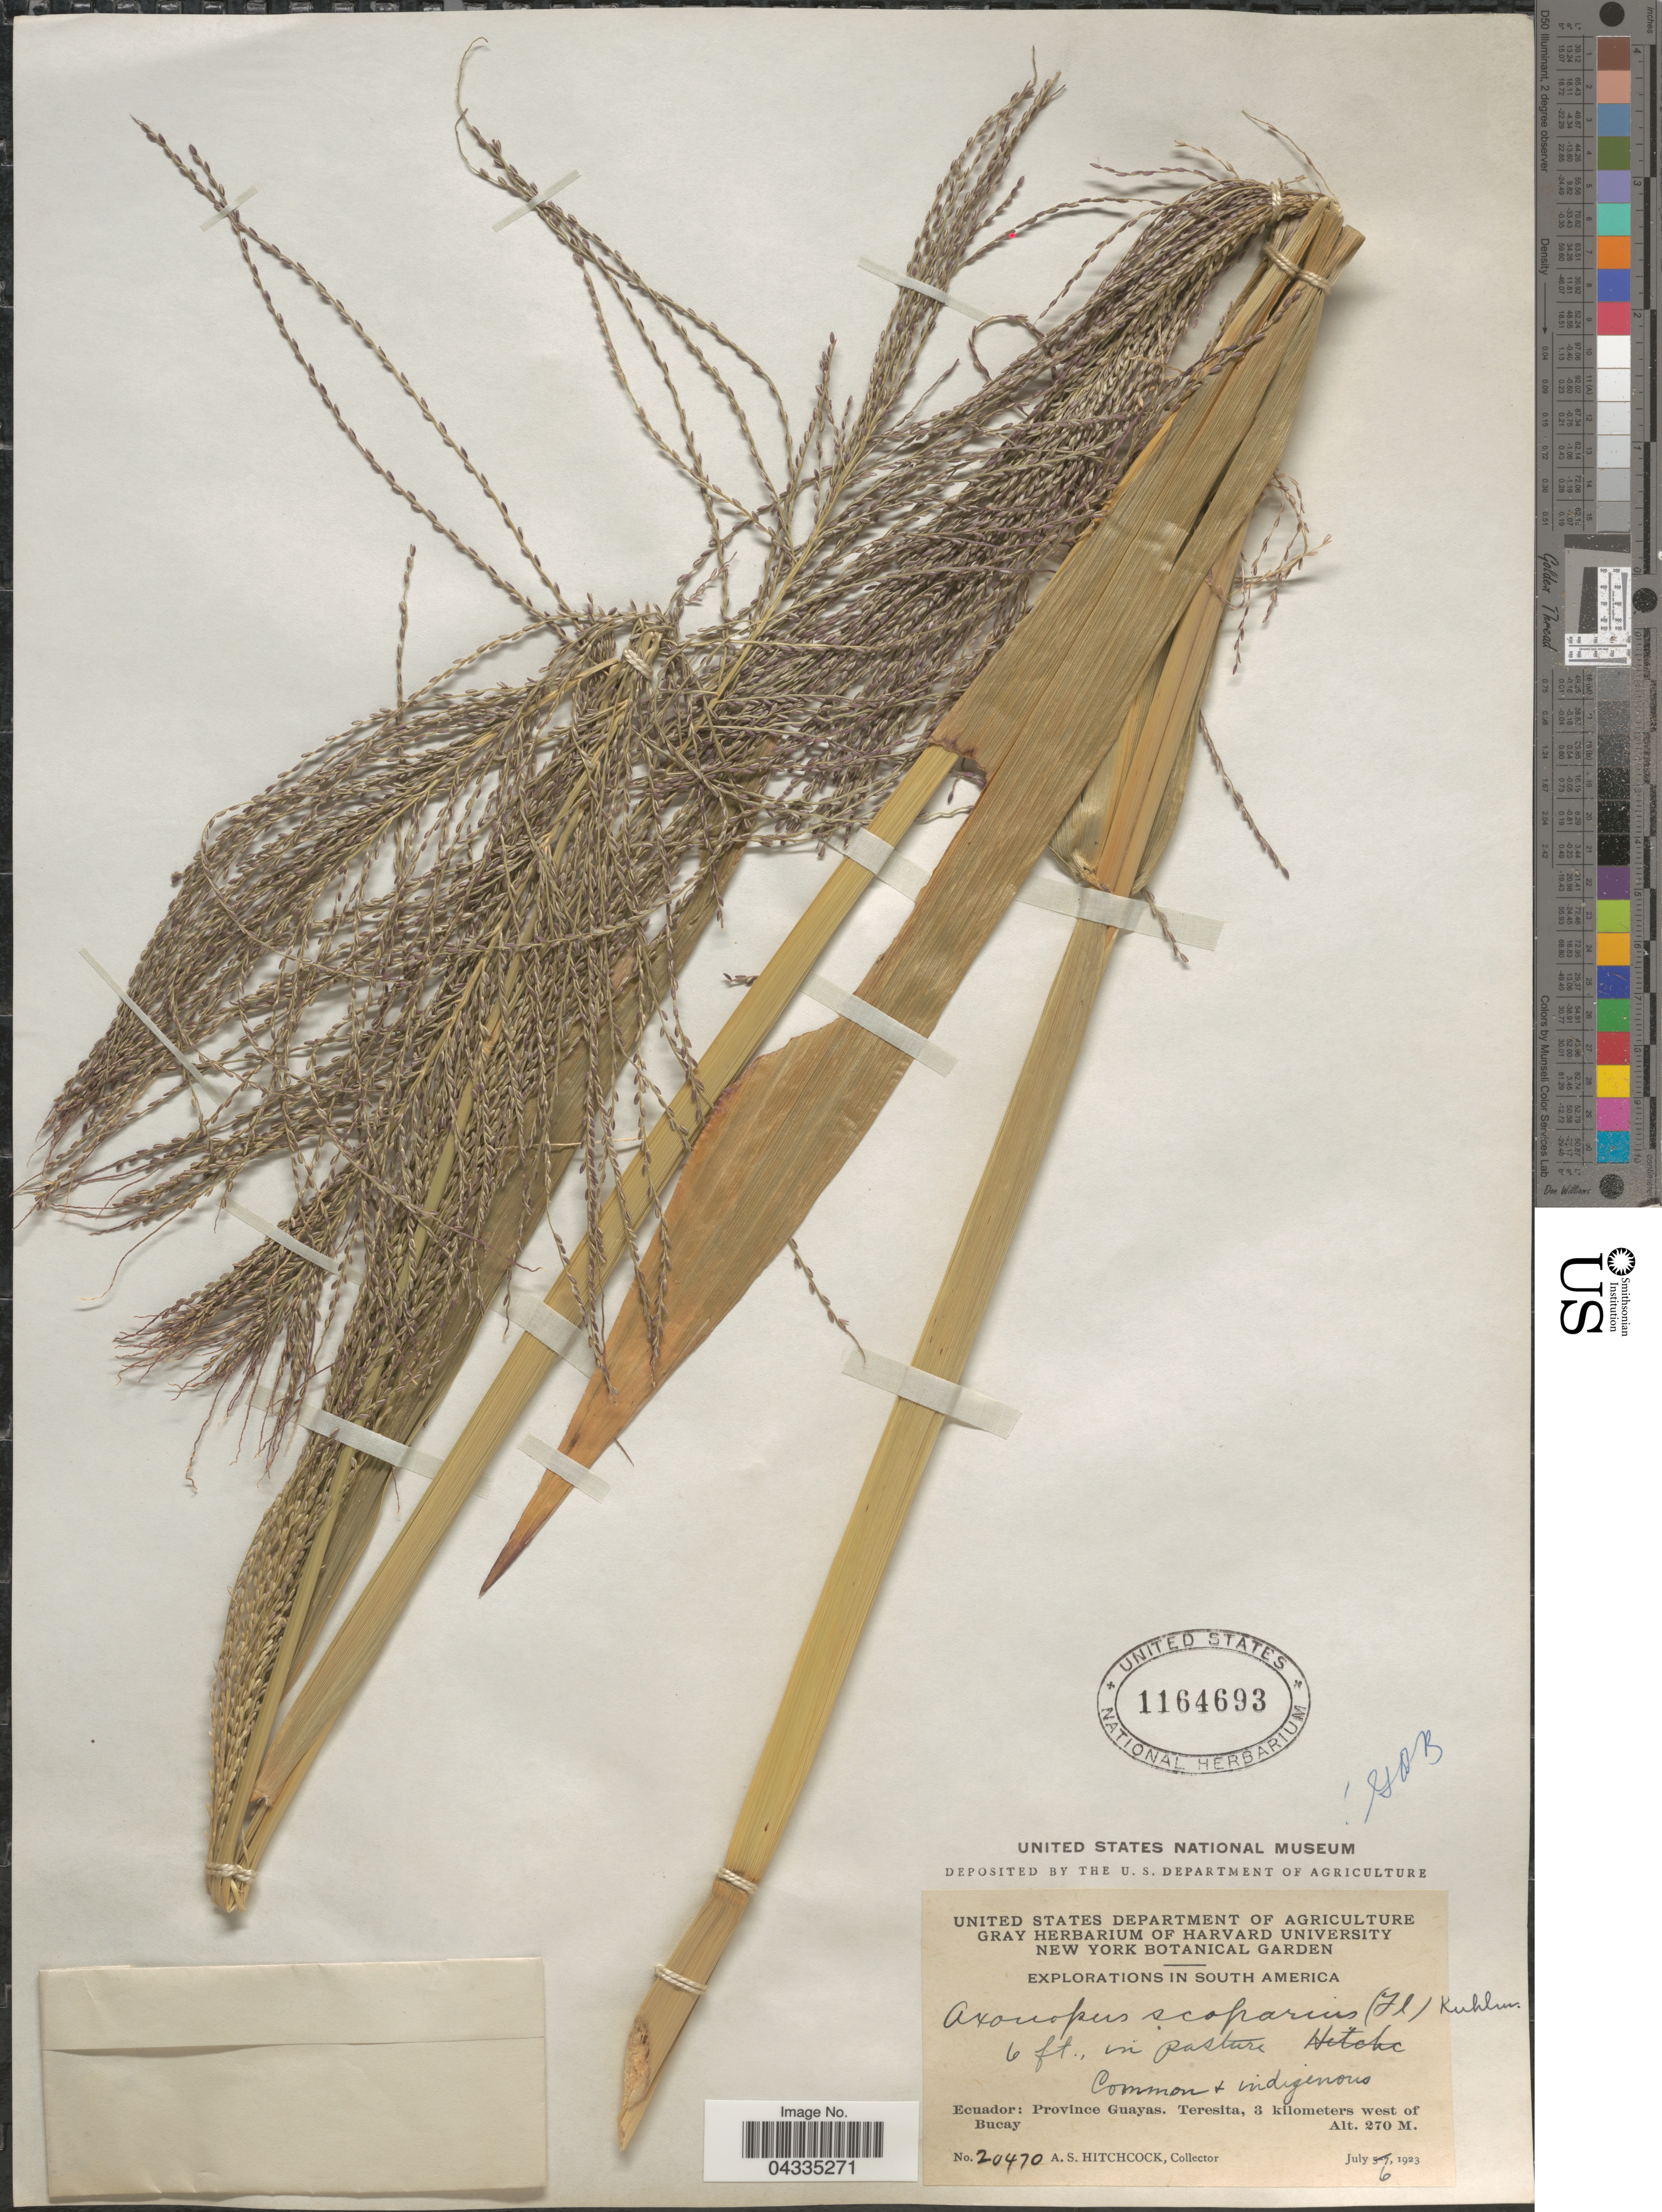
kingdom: Plantae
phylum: Tracheophyta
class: Liliopsida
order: Poales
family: Poaceae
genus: Axonopus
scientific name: Axonopus scoparius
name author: (Flüggé) Kuhlm.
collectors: A. S. Hitchcock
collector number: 20470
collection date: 1923-07-06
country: Ecuador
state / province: Guayas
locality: Explorations in South America. Teresita, 3 kilometers west of Bucay.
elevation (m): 270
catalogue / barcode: US 1164693